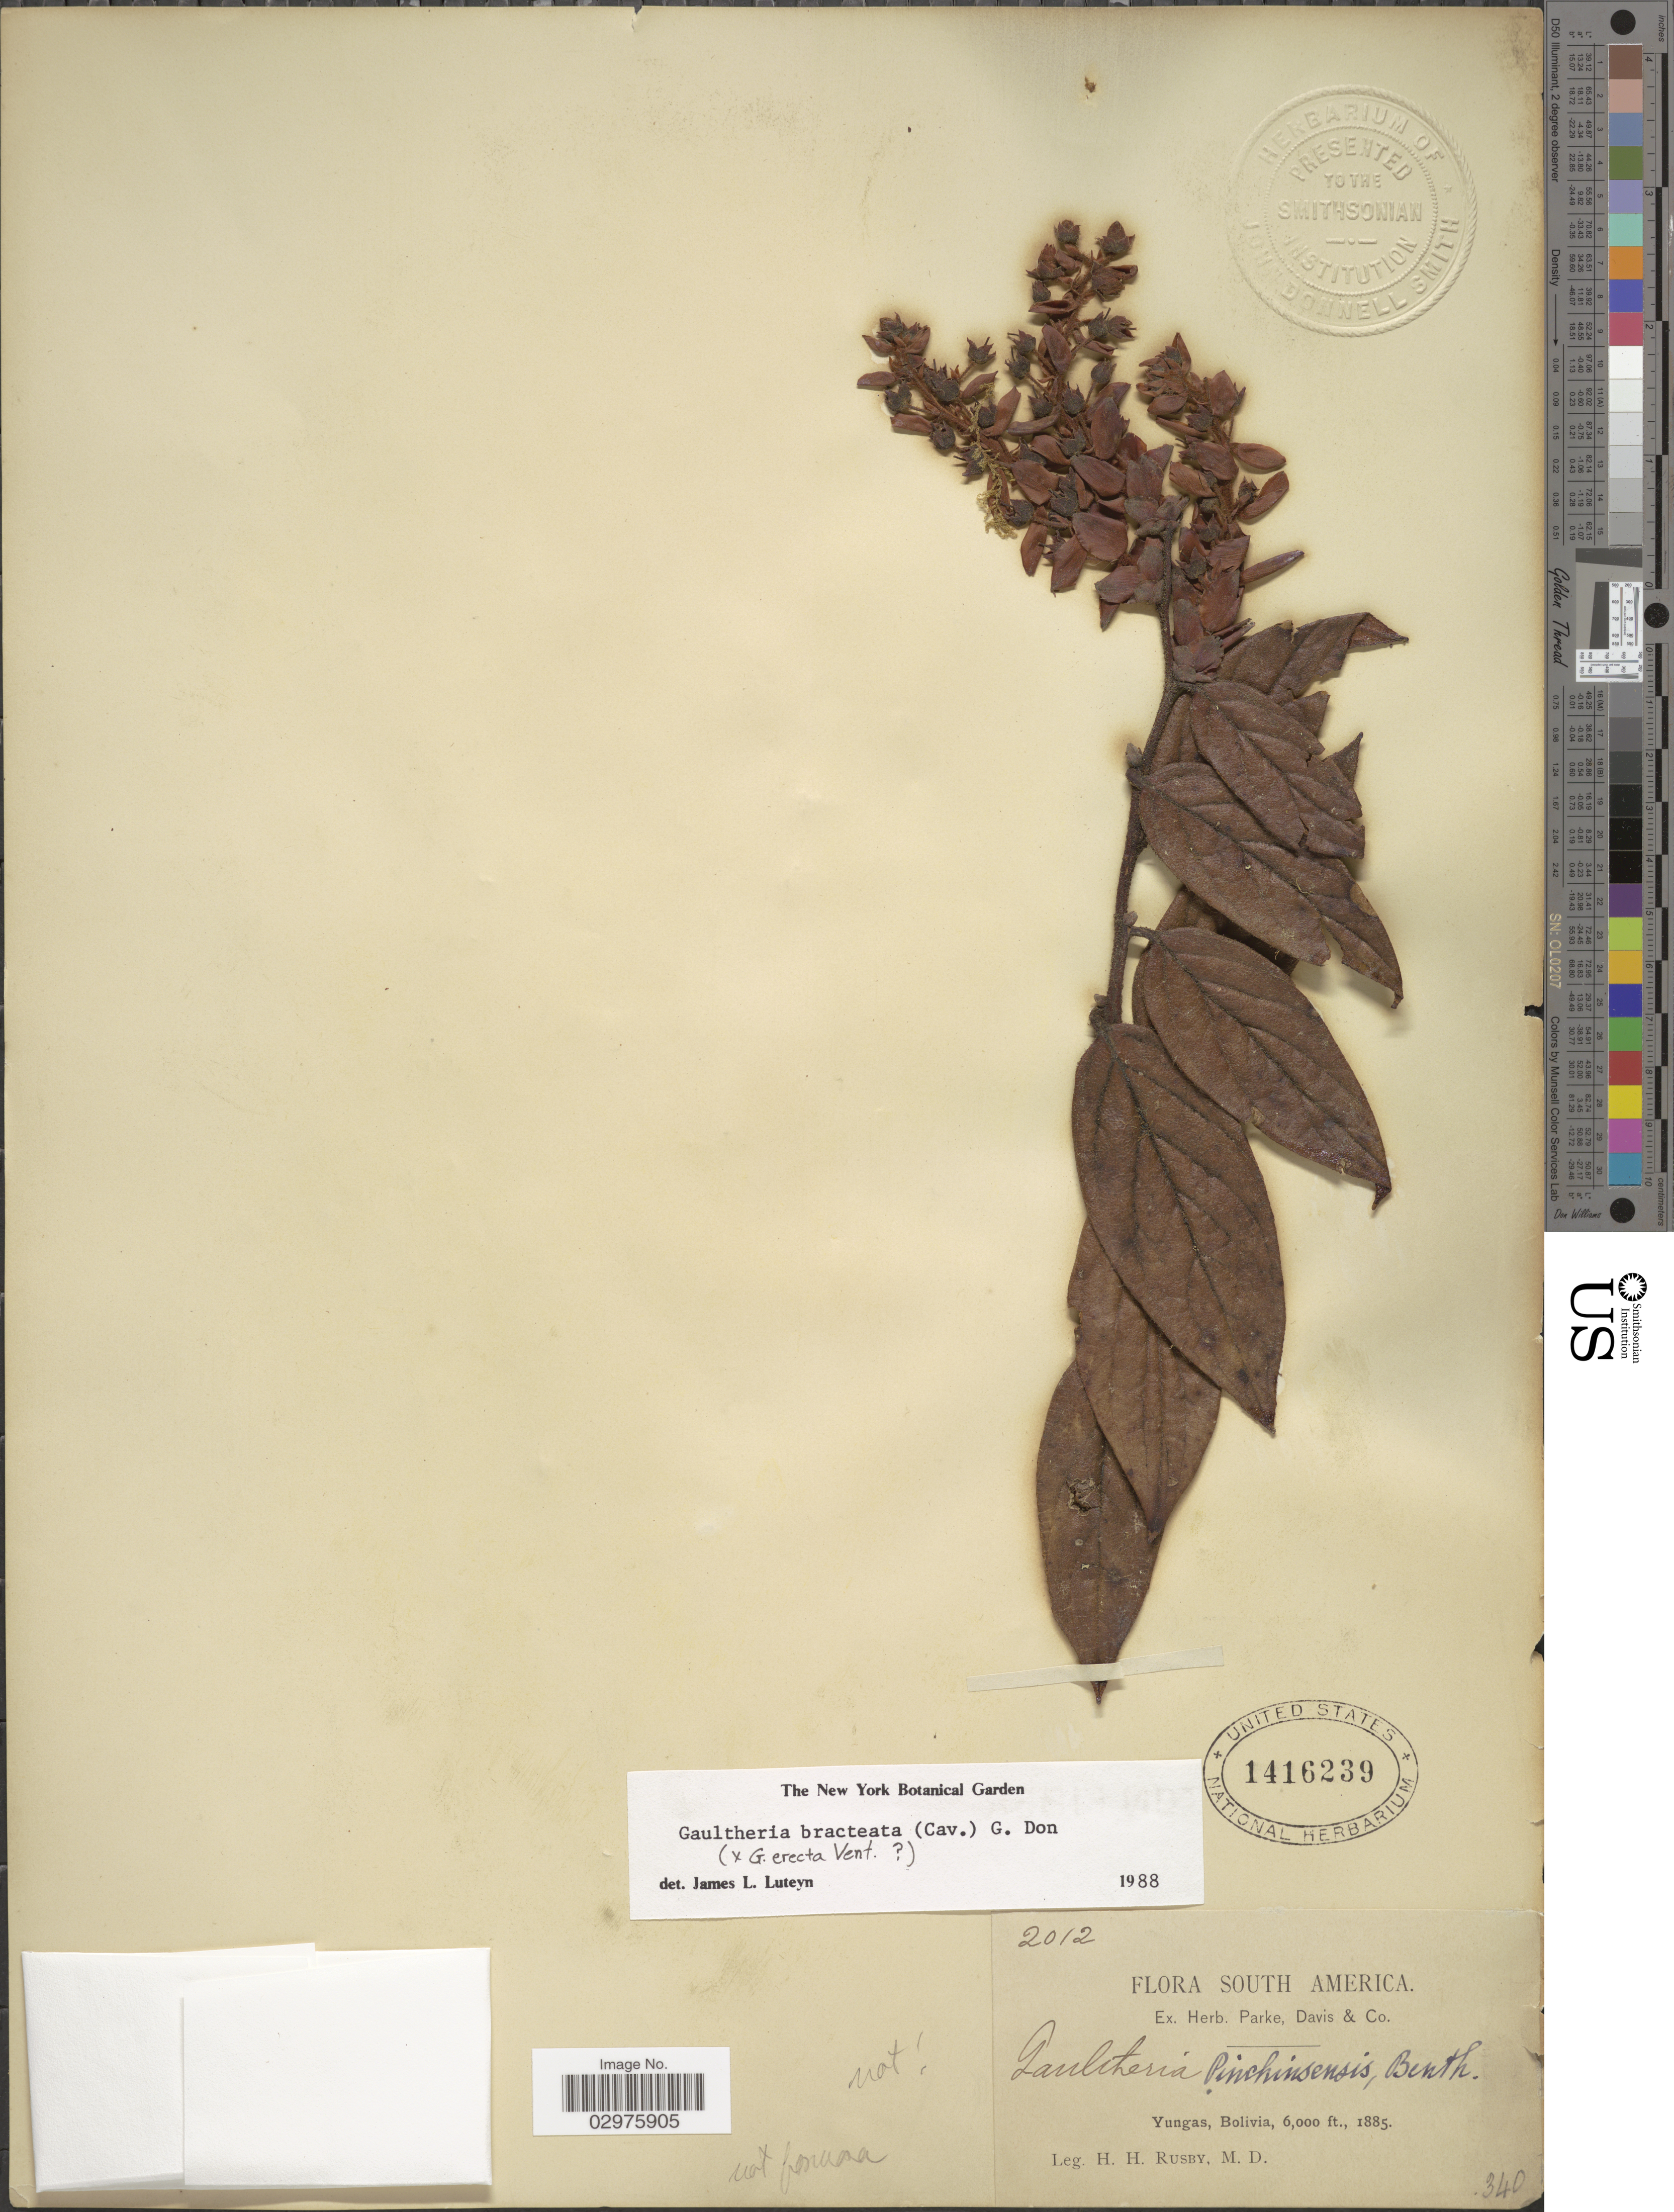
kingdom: Plantae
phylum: Tracheophyta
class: Magnoliopsida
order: Ericales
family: Ericaceae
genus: Gaultheria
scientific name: Gaultheria bracteata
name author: (Cav.) G. Don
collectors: H. H. Rusby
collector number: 2012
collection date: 1885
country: Bolivia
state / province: La Paz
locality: Yungas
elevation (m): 1829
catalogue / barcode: US 1416239